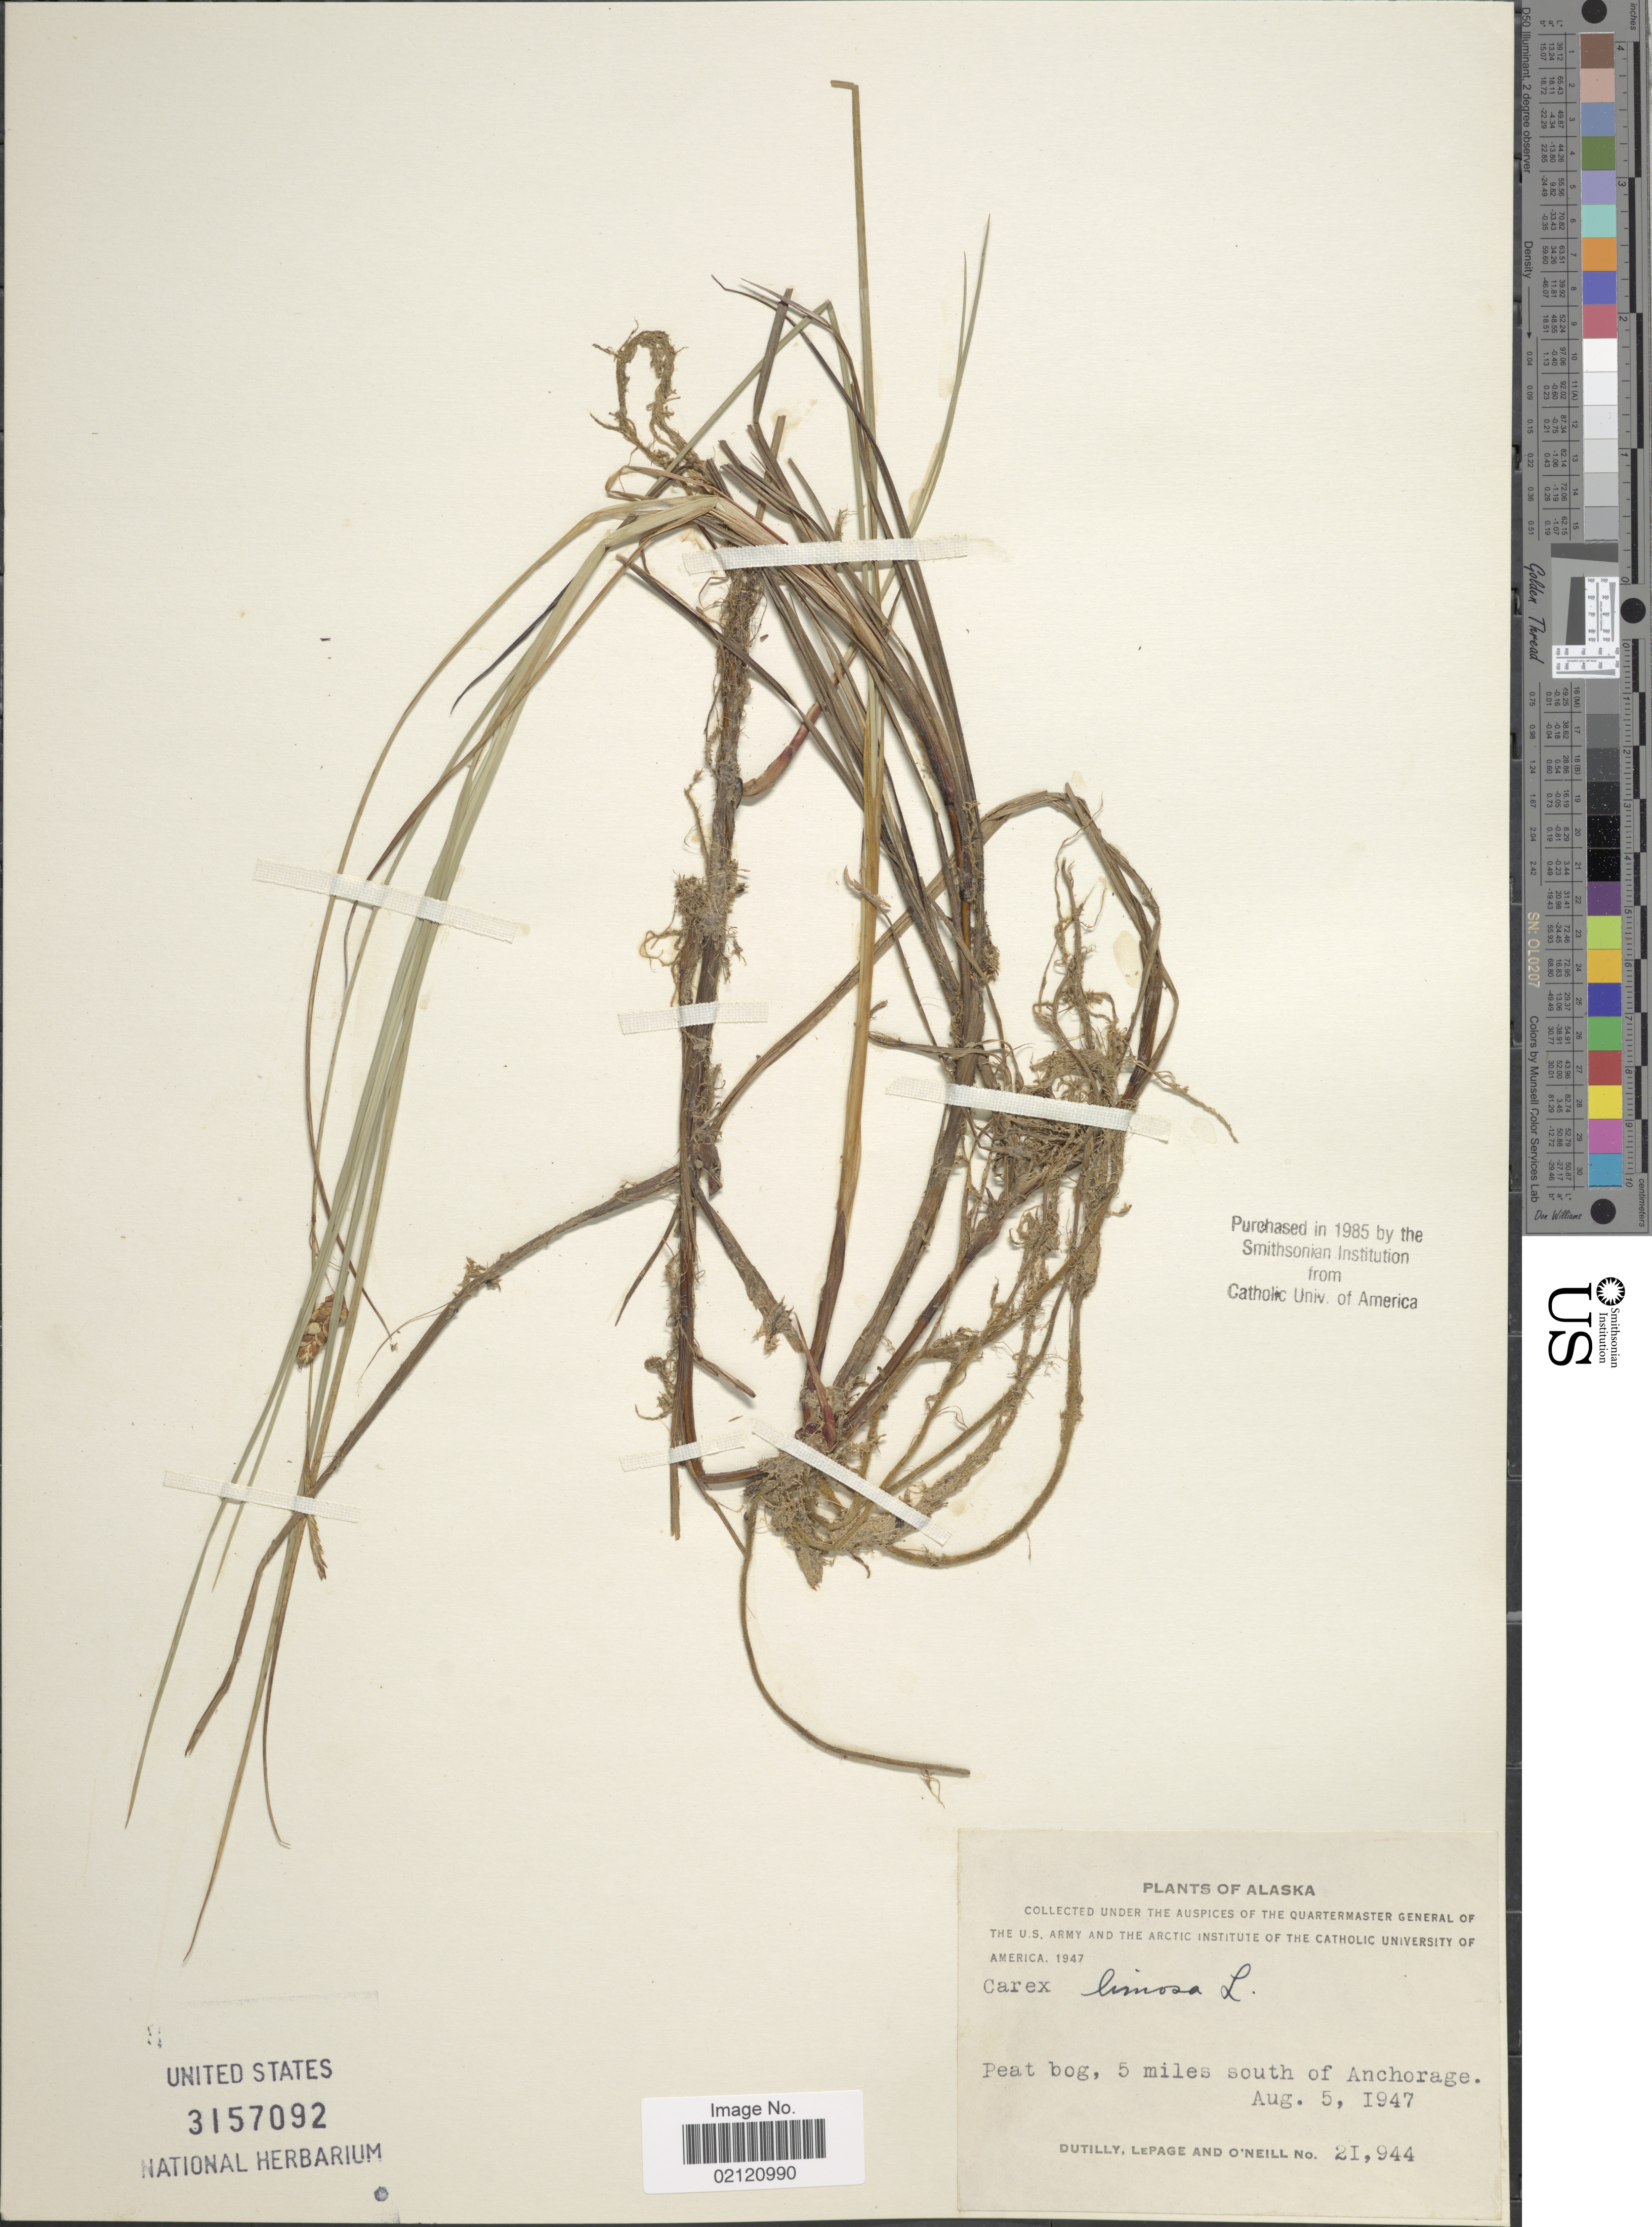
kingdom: Plantae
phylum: Tracheophyta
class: Liliopsida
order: Poales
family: Cyperaceae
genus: Carex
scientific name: Carex limosa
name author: L.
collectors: -. Dutilly, -. LePage & -. O'Neill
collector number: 21944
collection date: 1947-08-05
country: United States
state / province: Alaska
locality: Peat bog, 5 miles south of Anchorage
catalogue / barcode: US 3157092